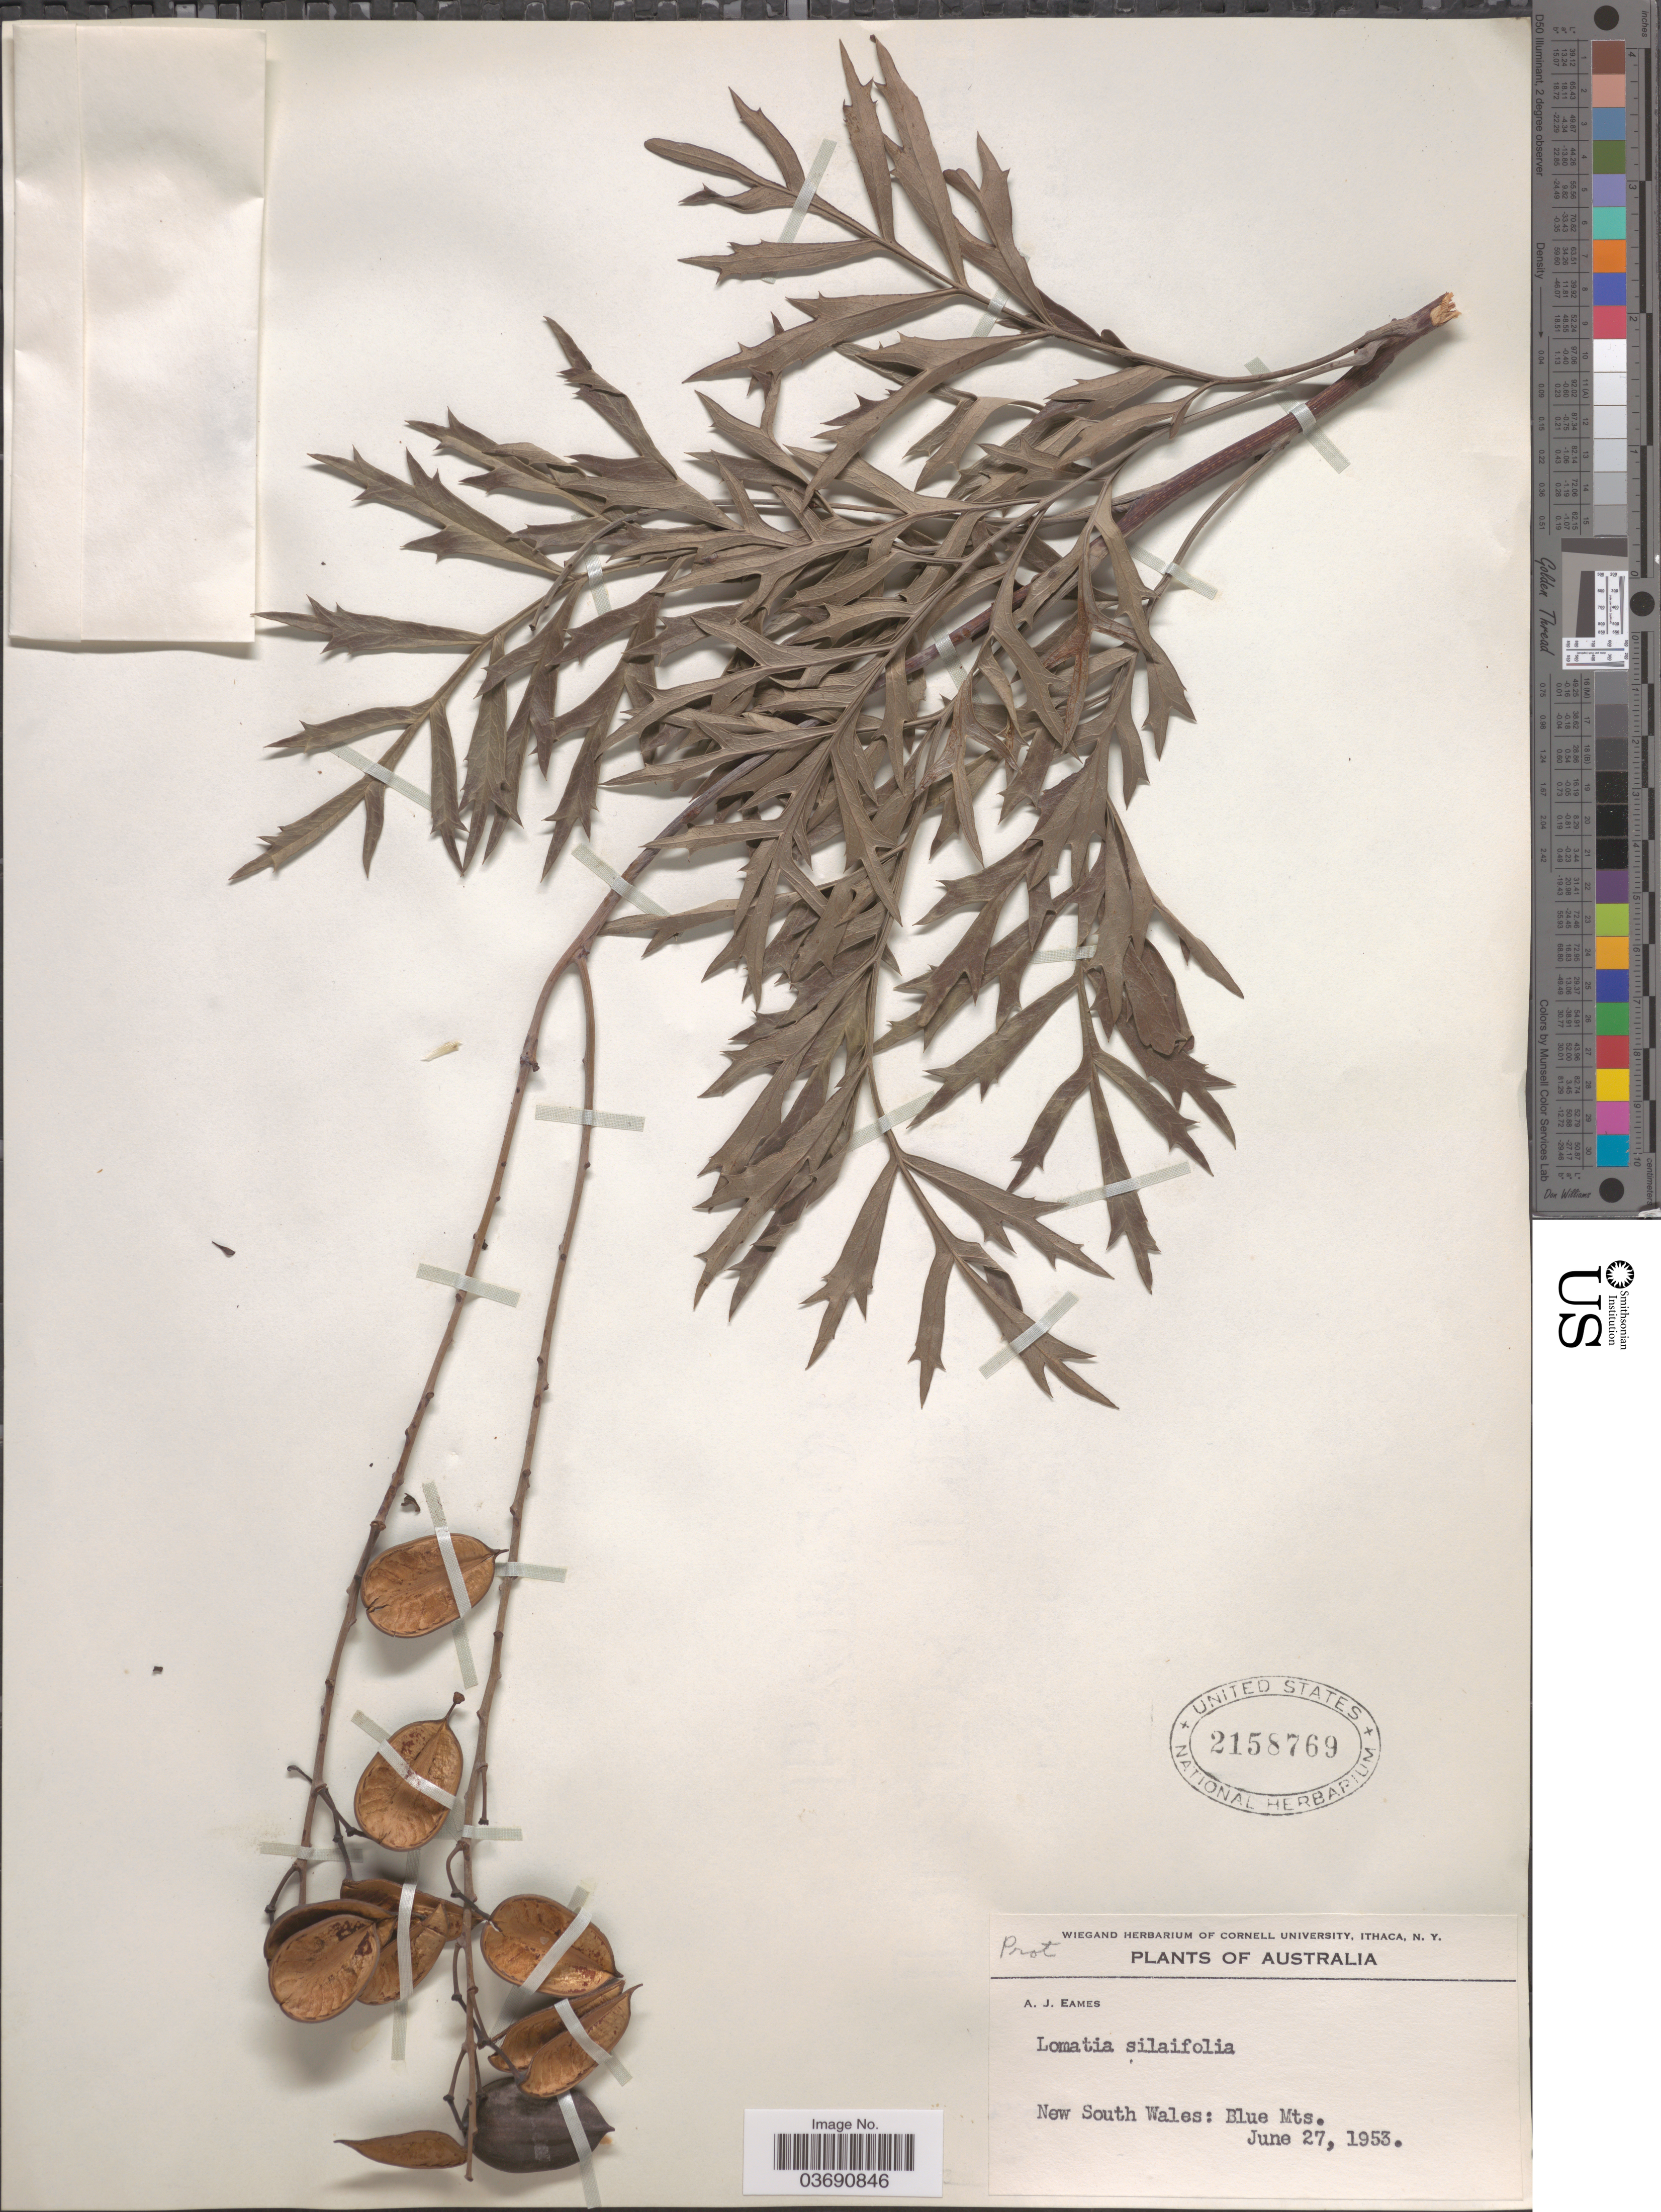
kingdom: Plantae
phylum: Tracheophyta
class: Magnoliopsida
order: Proteales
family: Proteaceae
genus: Lomatia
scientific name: Lomatia silaifolia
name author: (Sm.) R. Br.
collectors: A. J. Eames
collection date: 1953-06-27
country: Australia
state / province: New South Wales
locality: Blue Mts.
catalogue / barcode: US 2158769